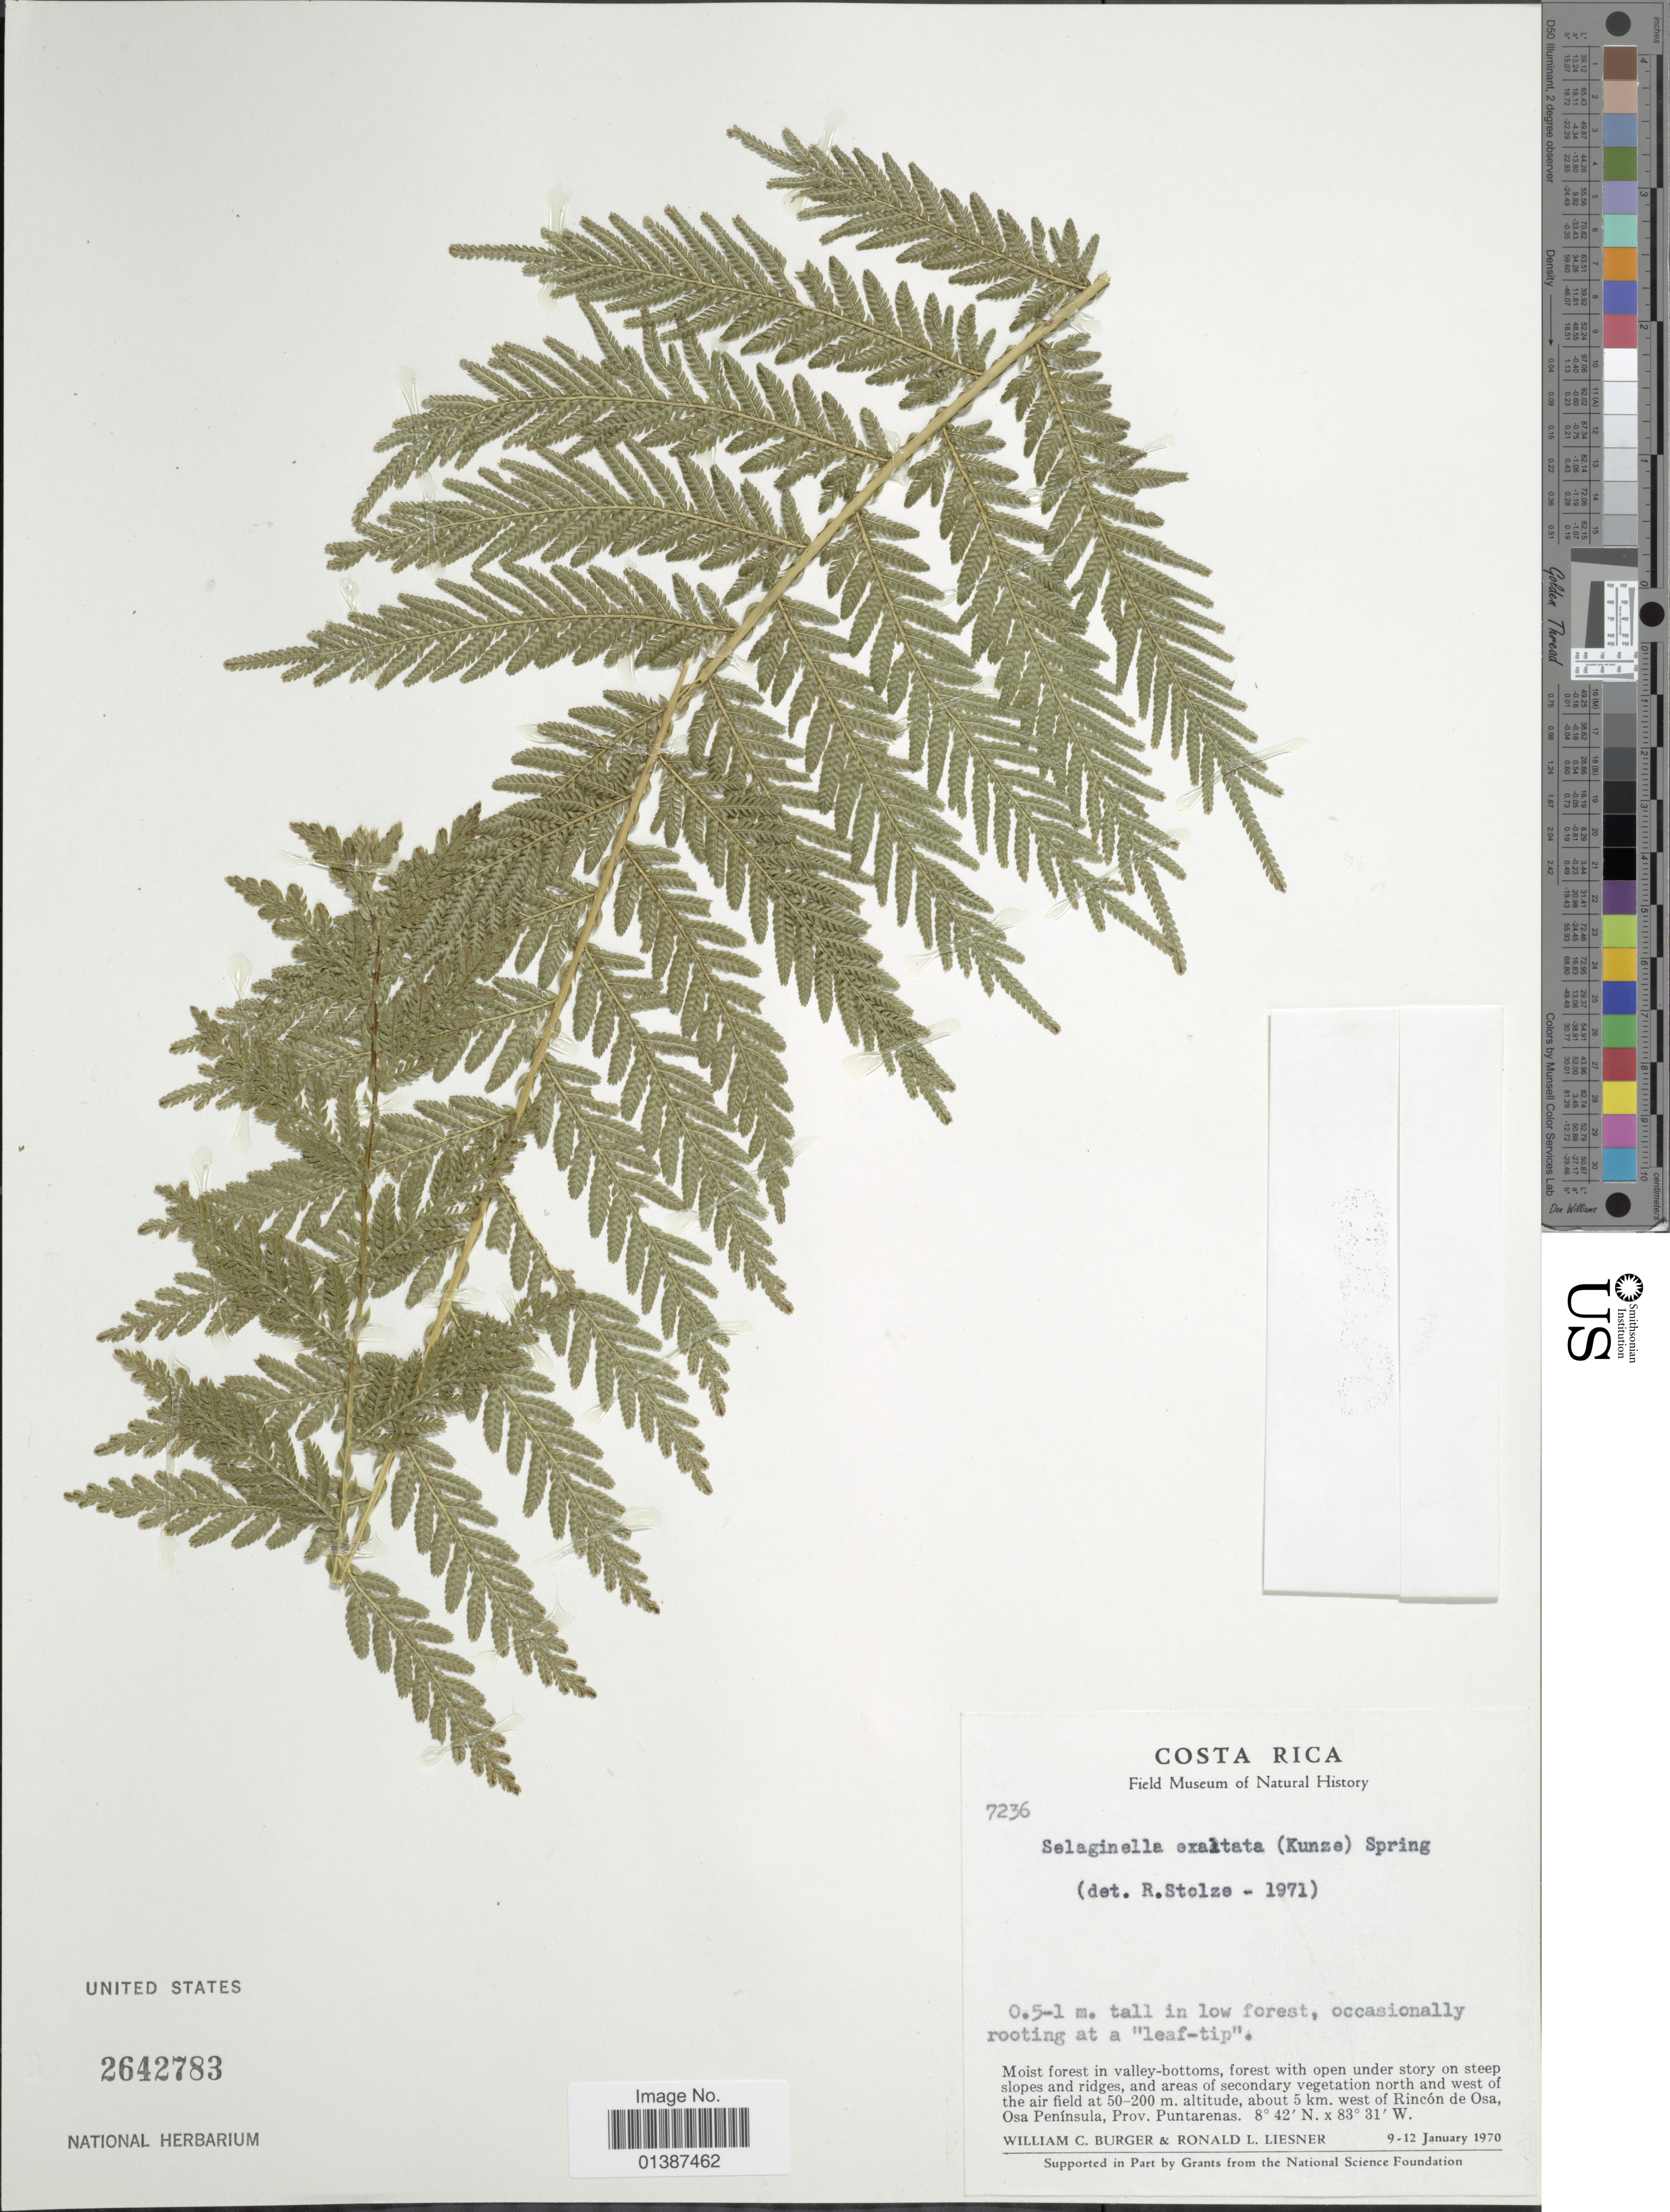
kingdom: Plantae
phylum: Tracheophyta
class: Lycopodiopsida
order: Selaginellales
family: Selaginellaceae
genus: Selaginella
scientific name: Selaginella exaltata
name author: (Kunze) Spring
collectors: W. Burger & R. L. Liesner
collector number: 7236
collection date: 1970-01-09/1970-01-12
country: Costa Rica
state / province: Puntarenas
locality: About 5 km. west of Rincón de Osa, Osa Peninsula, prov. Puntarenas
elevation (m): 50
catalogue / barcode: US 2642783